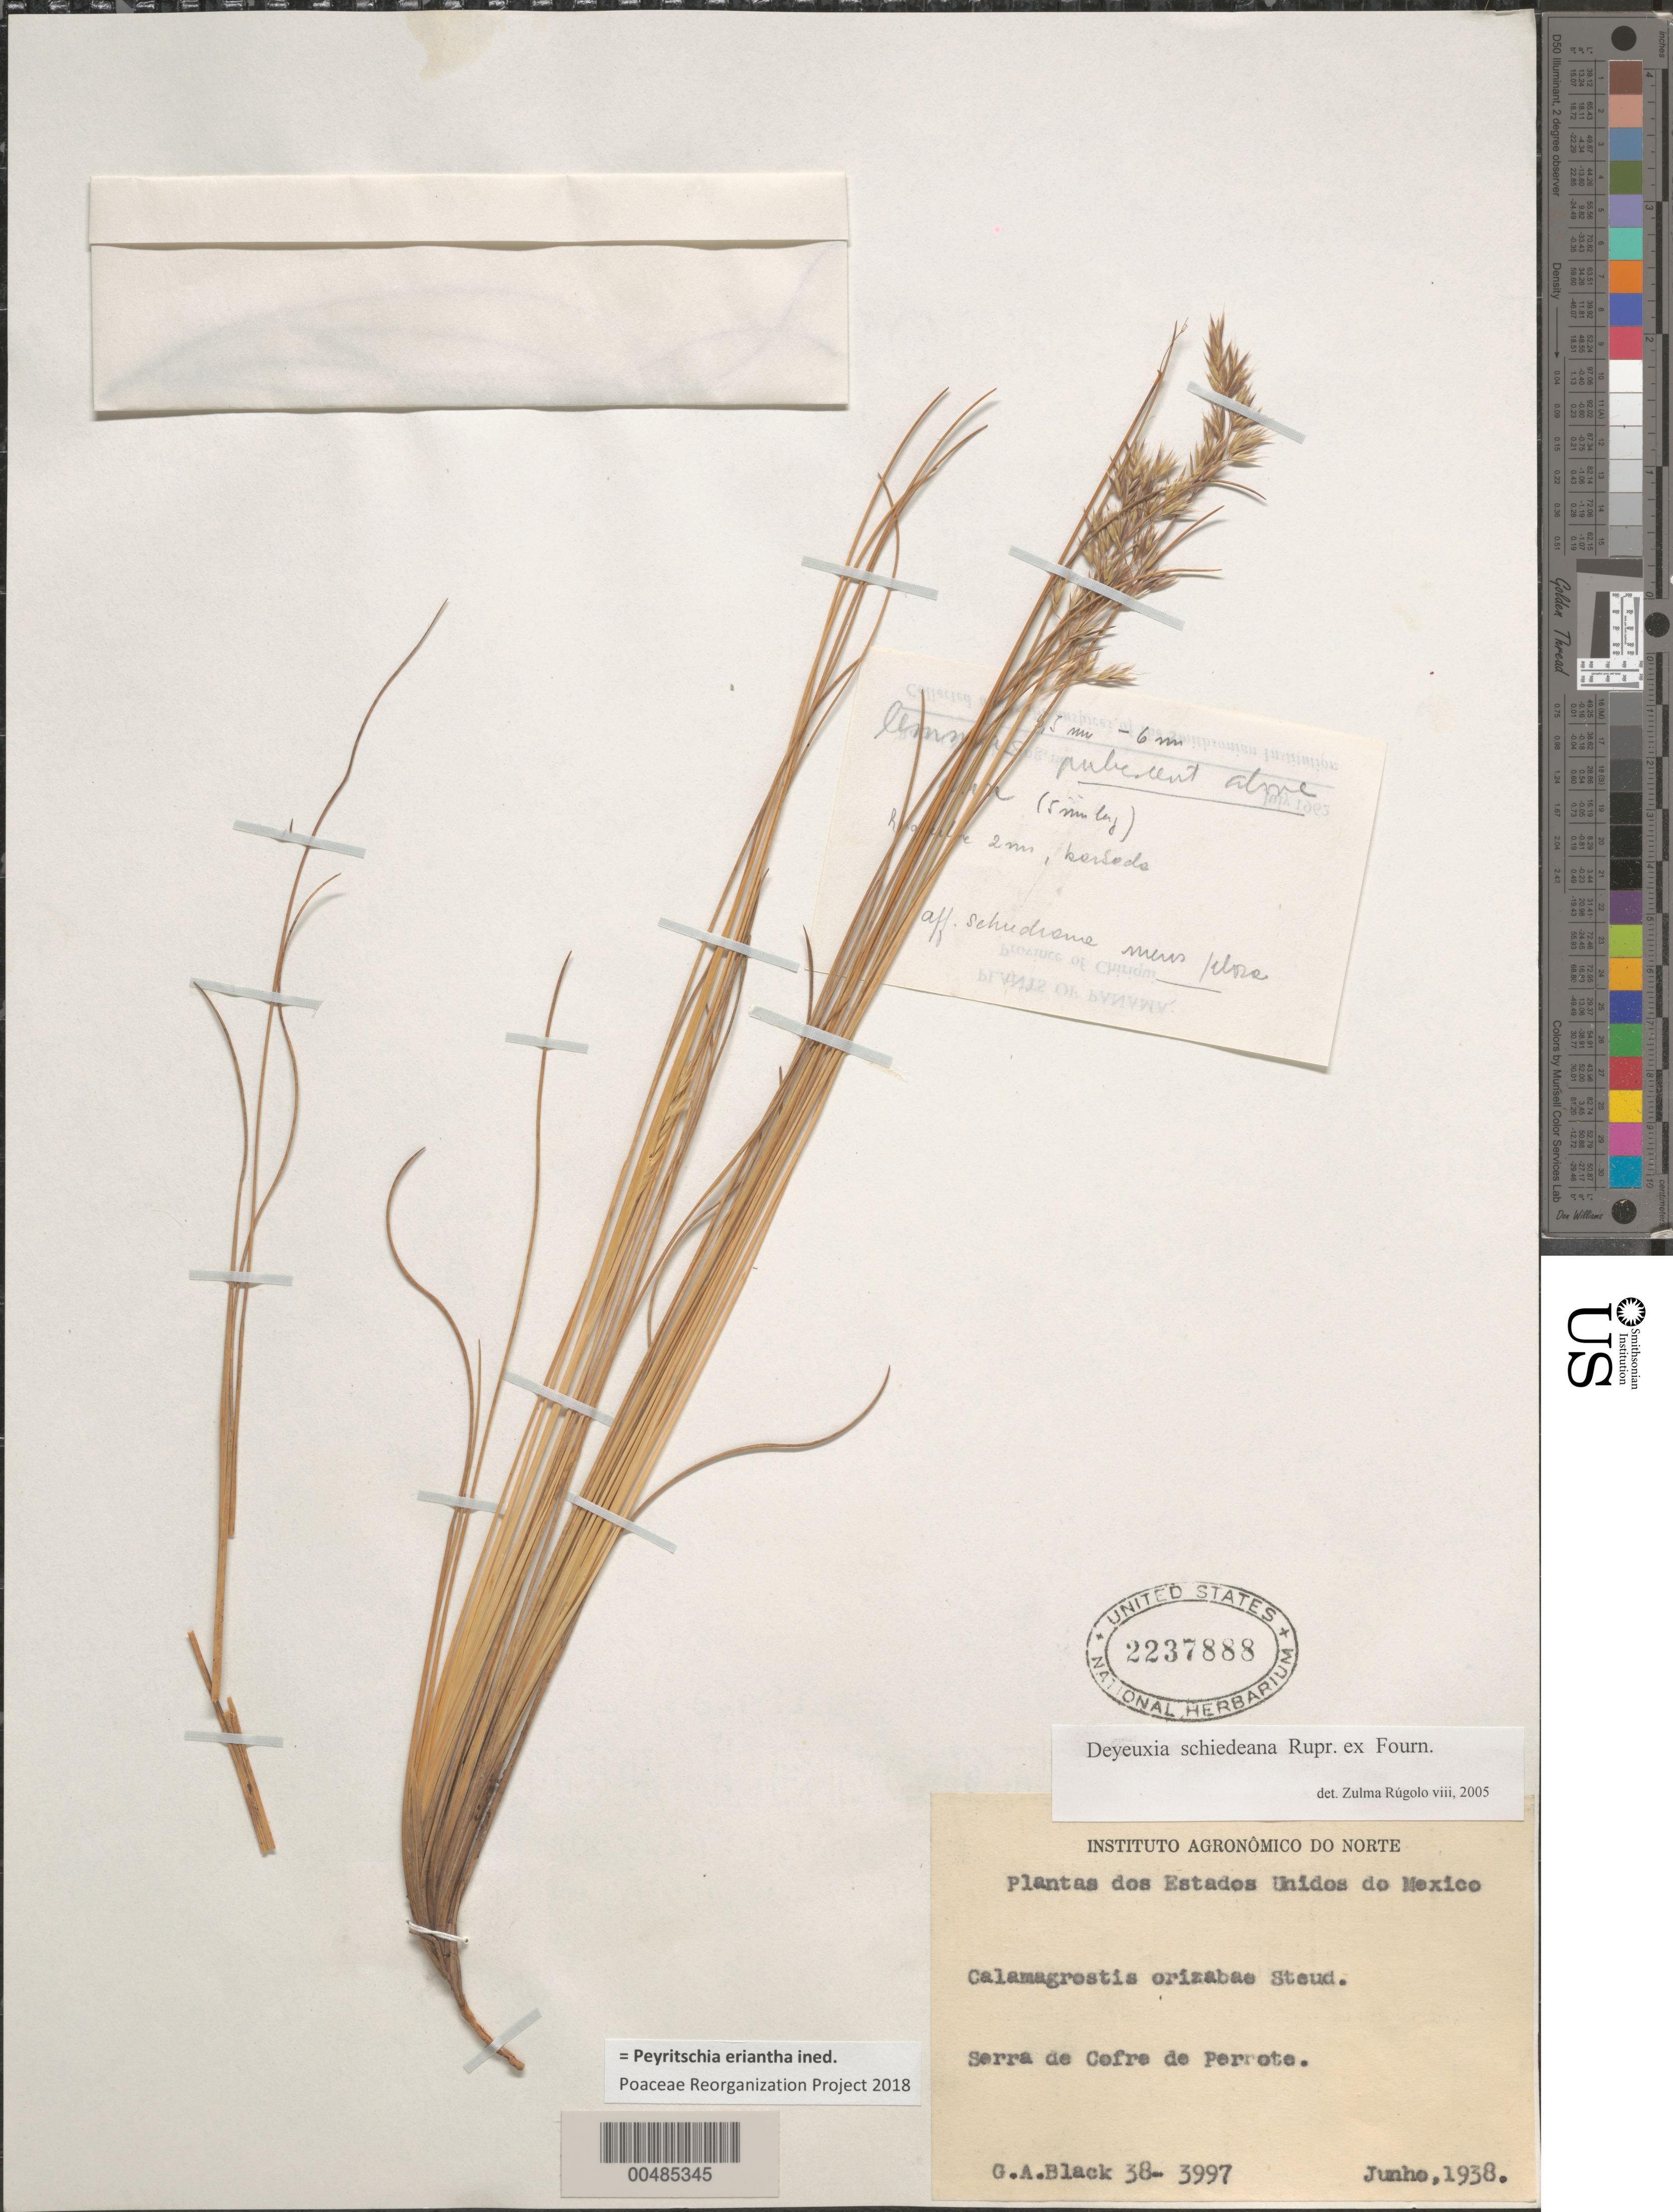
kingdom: Plantae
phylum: Tracheophyta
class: Liliopsida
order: Poales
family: Poaceae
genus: Peyritschia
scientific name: Peyritschia eriantha ined.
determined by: Poaceae Reorganization Project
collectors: G. A. Black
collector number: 38-3997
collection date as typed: Jun 1938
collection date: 1938-06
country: Mexico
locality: Serra de Cofre de Perrote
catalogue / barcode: US 2237888